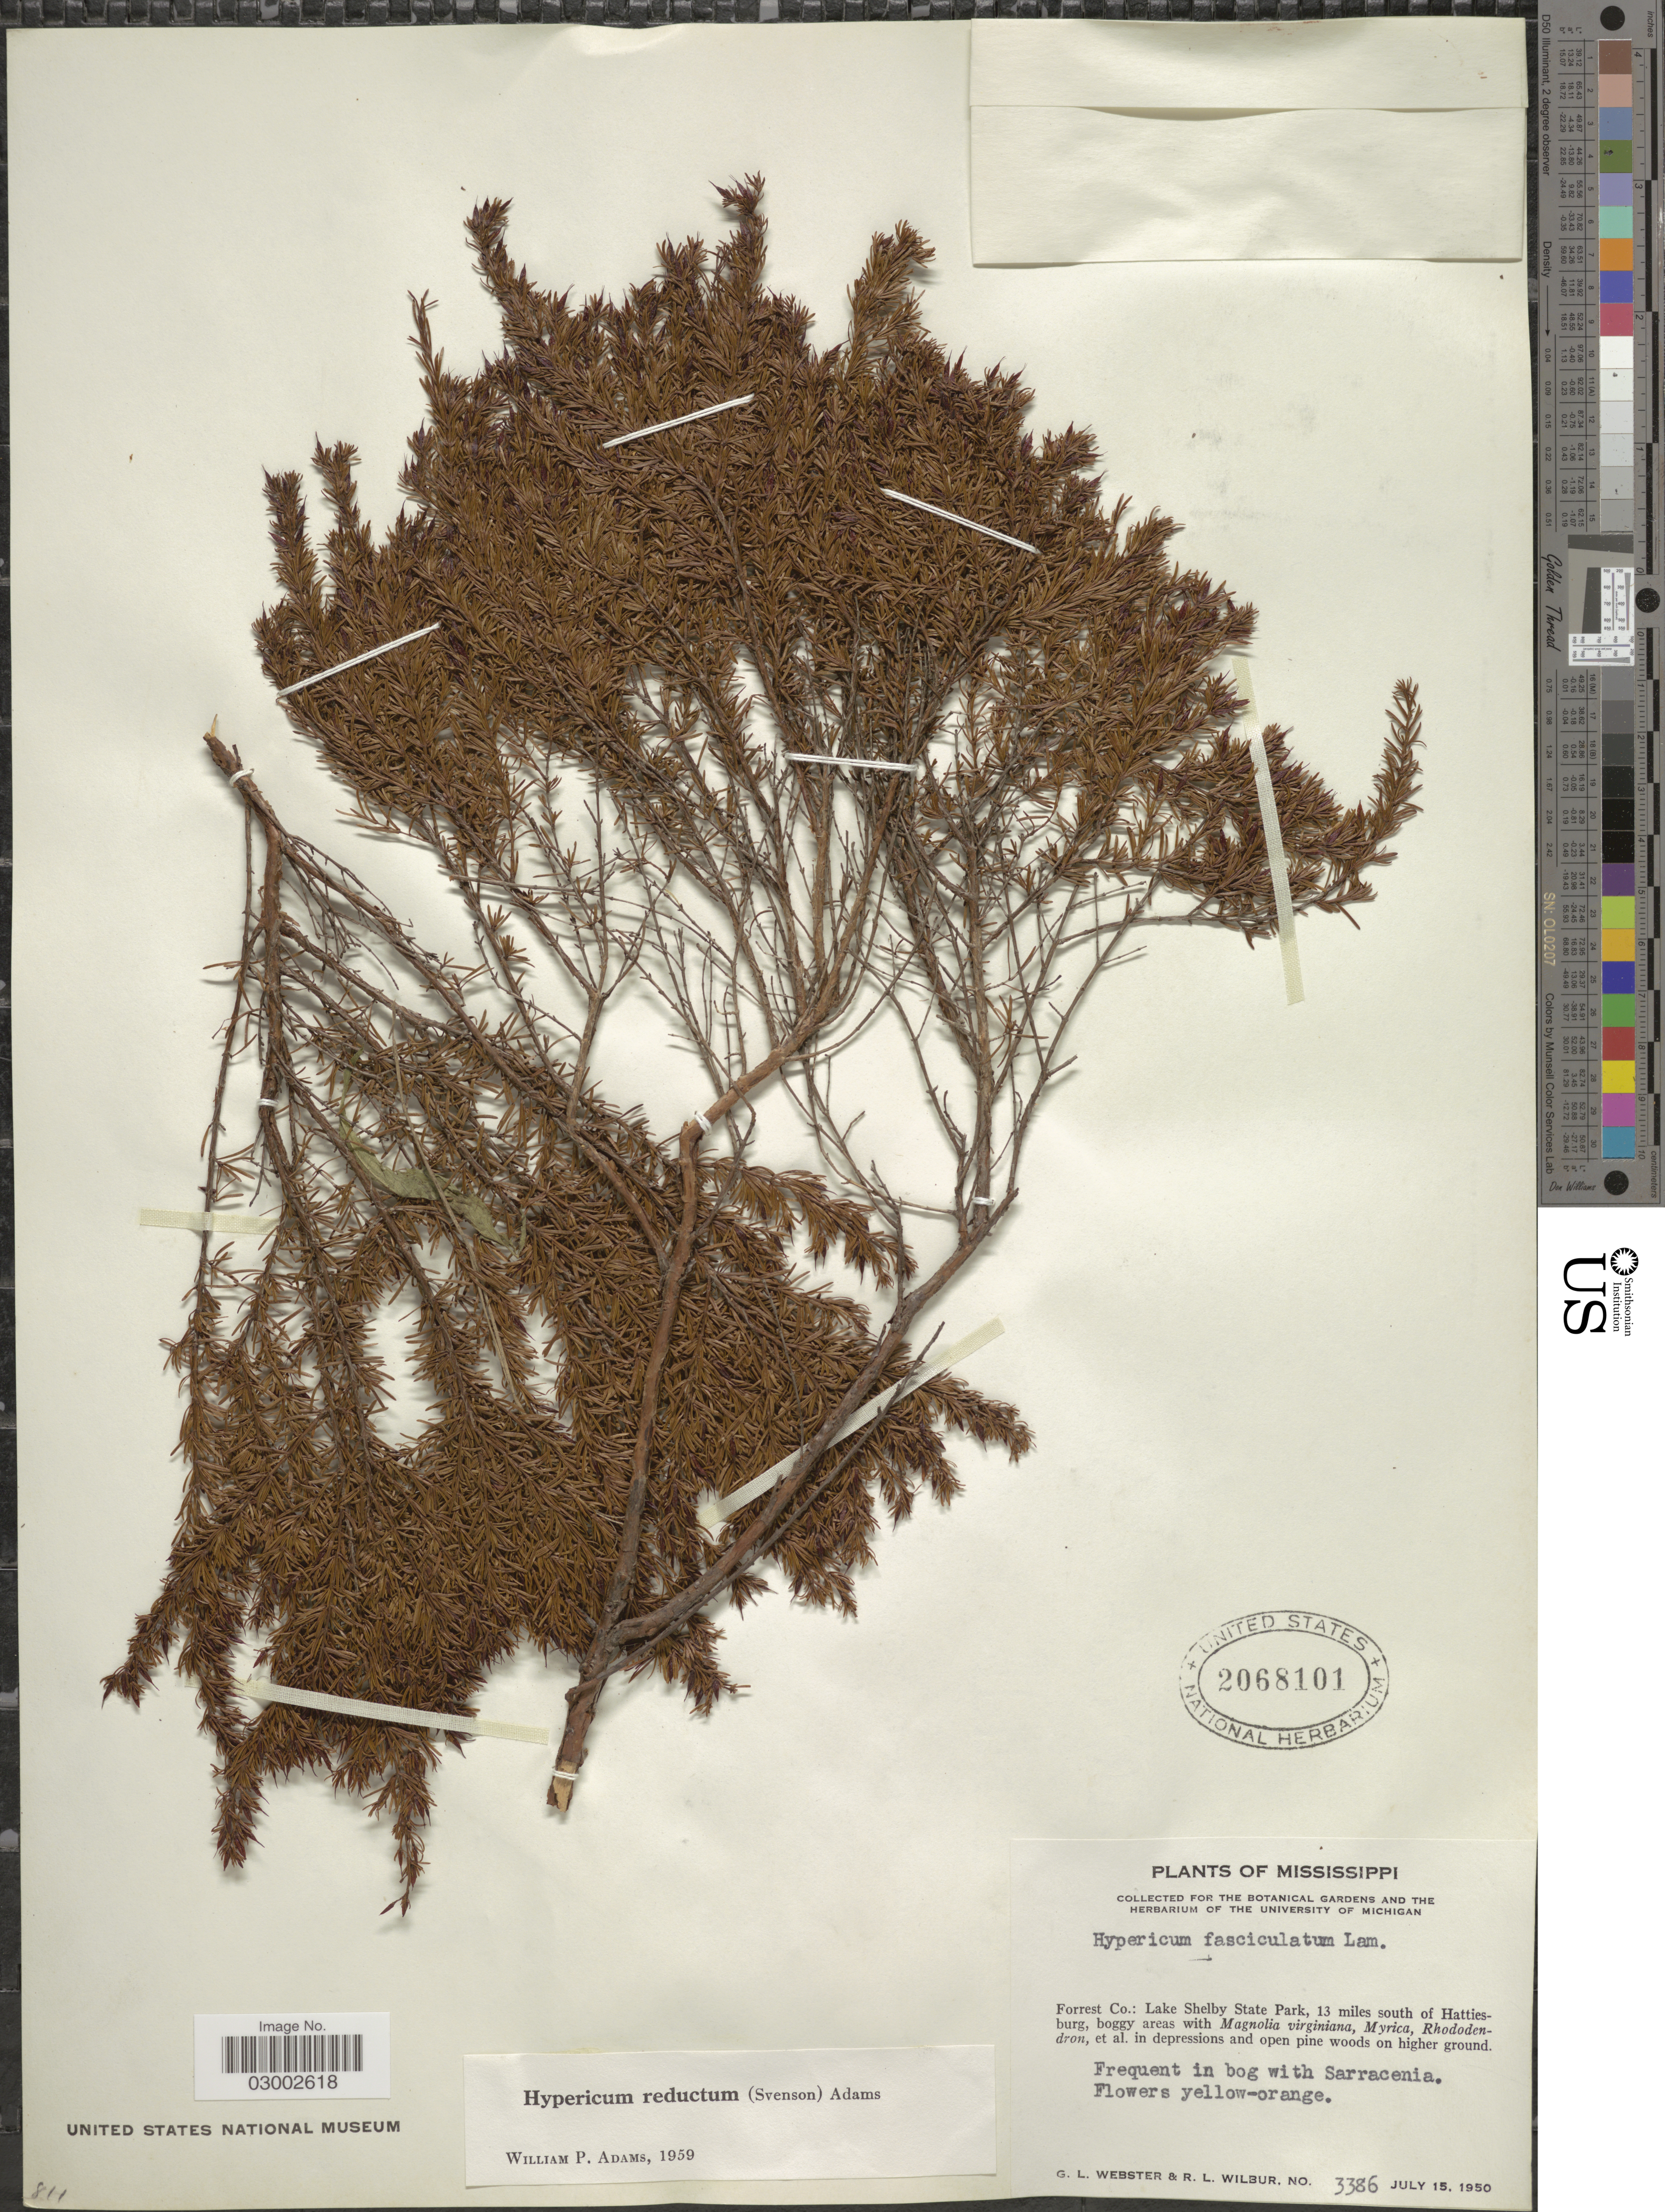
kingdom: Plantae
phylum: Tracheophyta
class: Magnoliopsida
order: Malpighiales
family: Hypericaceae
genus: Hypericum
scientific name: Hypericum brachyphyllum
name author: (Spach) Steud.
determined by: Strong, Mark T., (BOT), Smithsonian Institution - National Museum of Natural History (UNITED STATES)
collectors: G. L. Webster & R. L. Wilbur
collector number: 3386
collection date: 1950-07-15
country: United States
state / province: Mississippi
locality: Forrest Co.: Lake Shelby State Park, 13 miles south of Hattiesburg.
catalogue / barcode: US 2068101